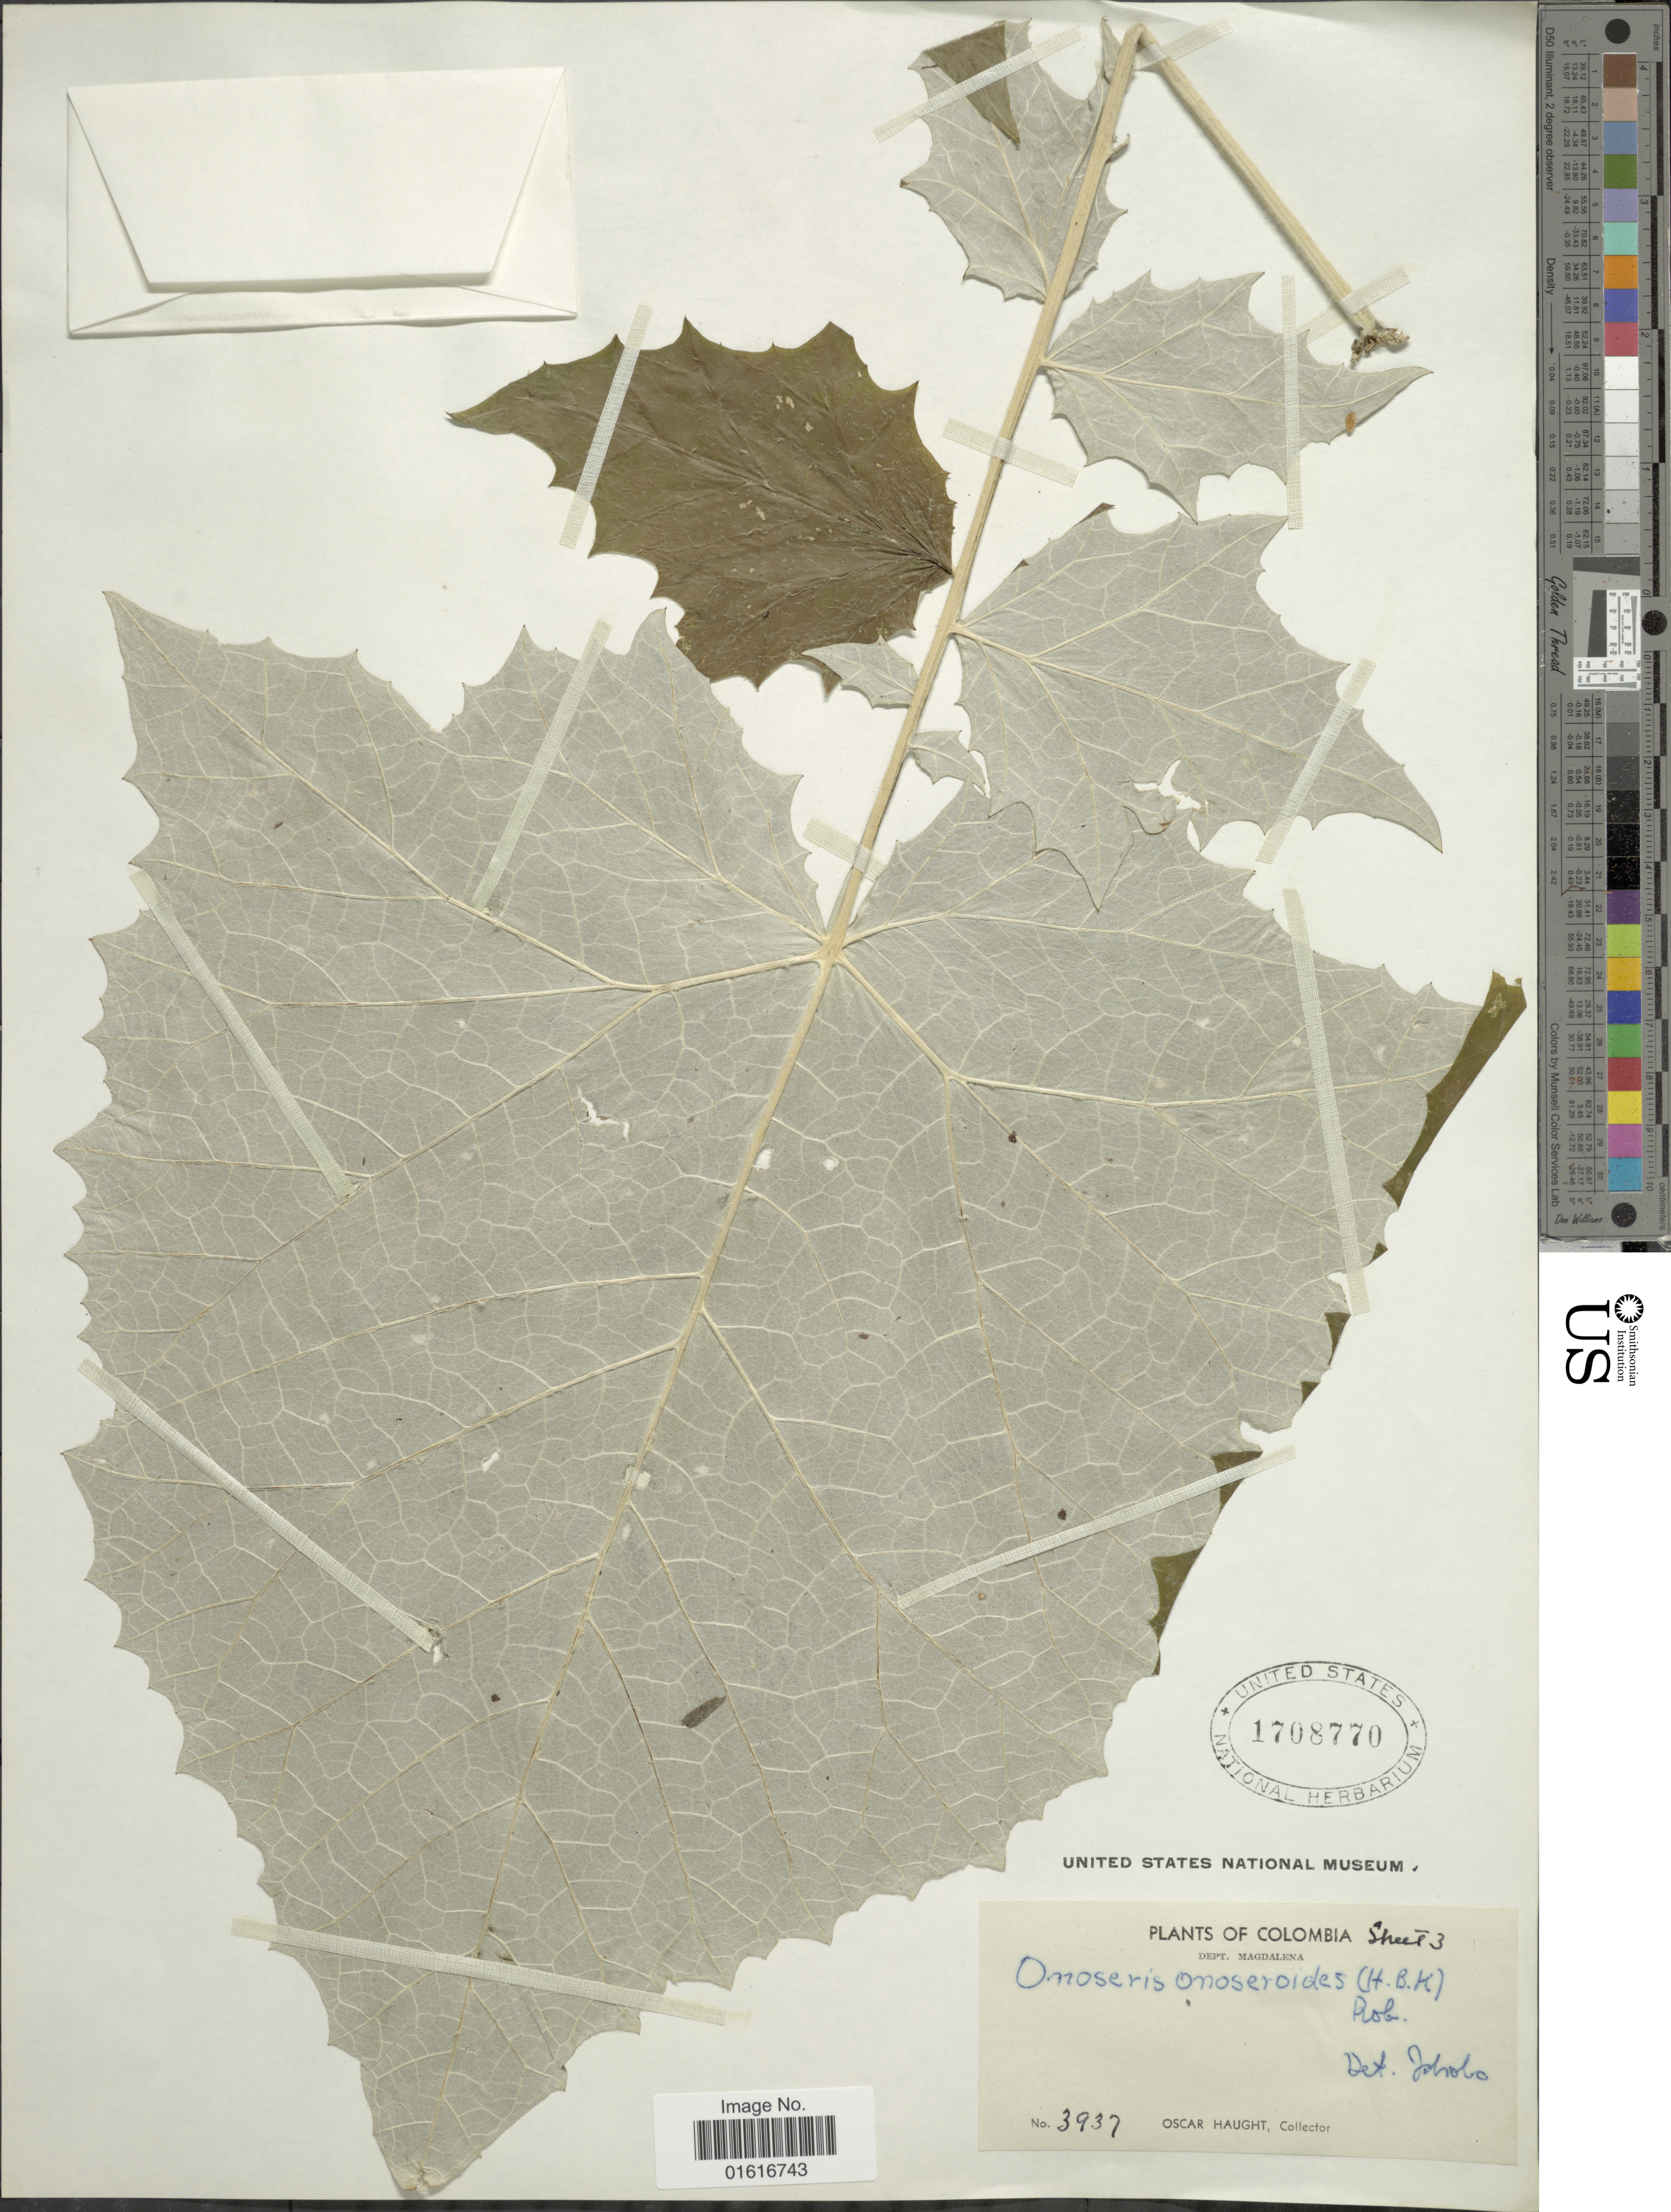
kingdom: Plantae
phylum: Tracheophyta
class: Magnoliopsida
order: Asterales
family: Asteraceae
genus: Onoseris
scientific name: Onoseris onoseroides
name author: (Kunth) B.L. Rob.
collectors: O. L. Haught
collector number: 3937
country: Colombia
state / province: Magdalena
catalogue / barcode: US 1708770